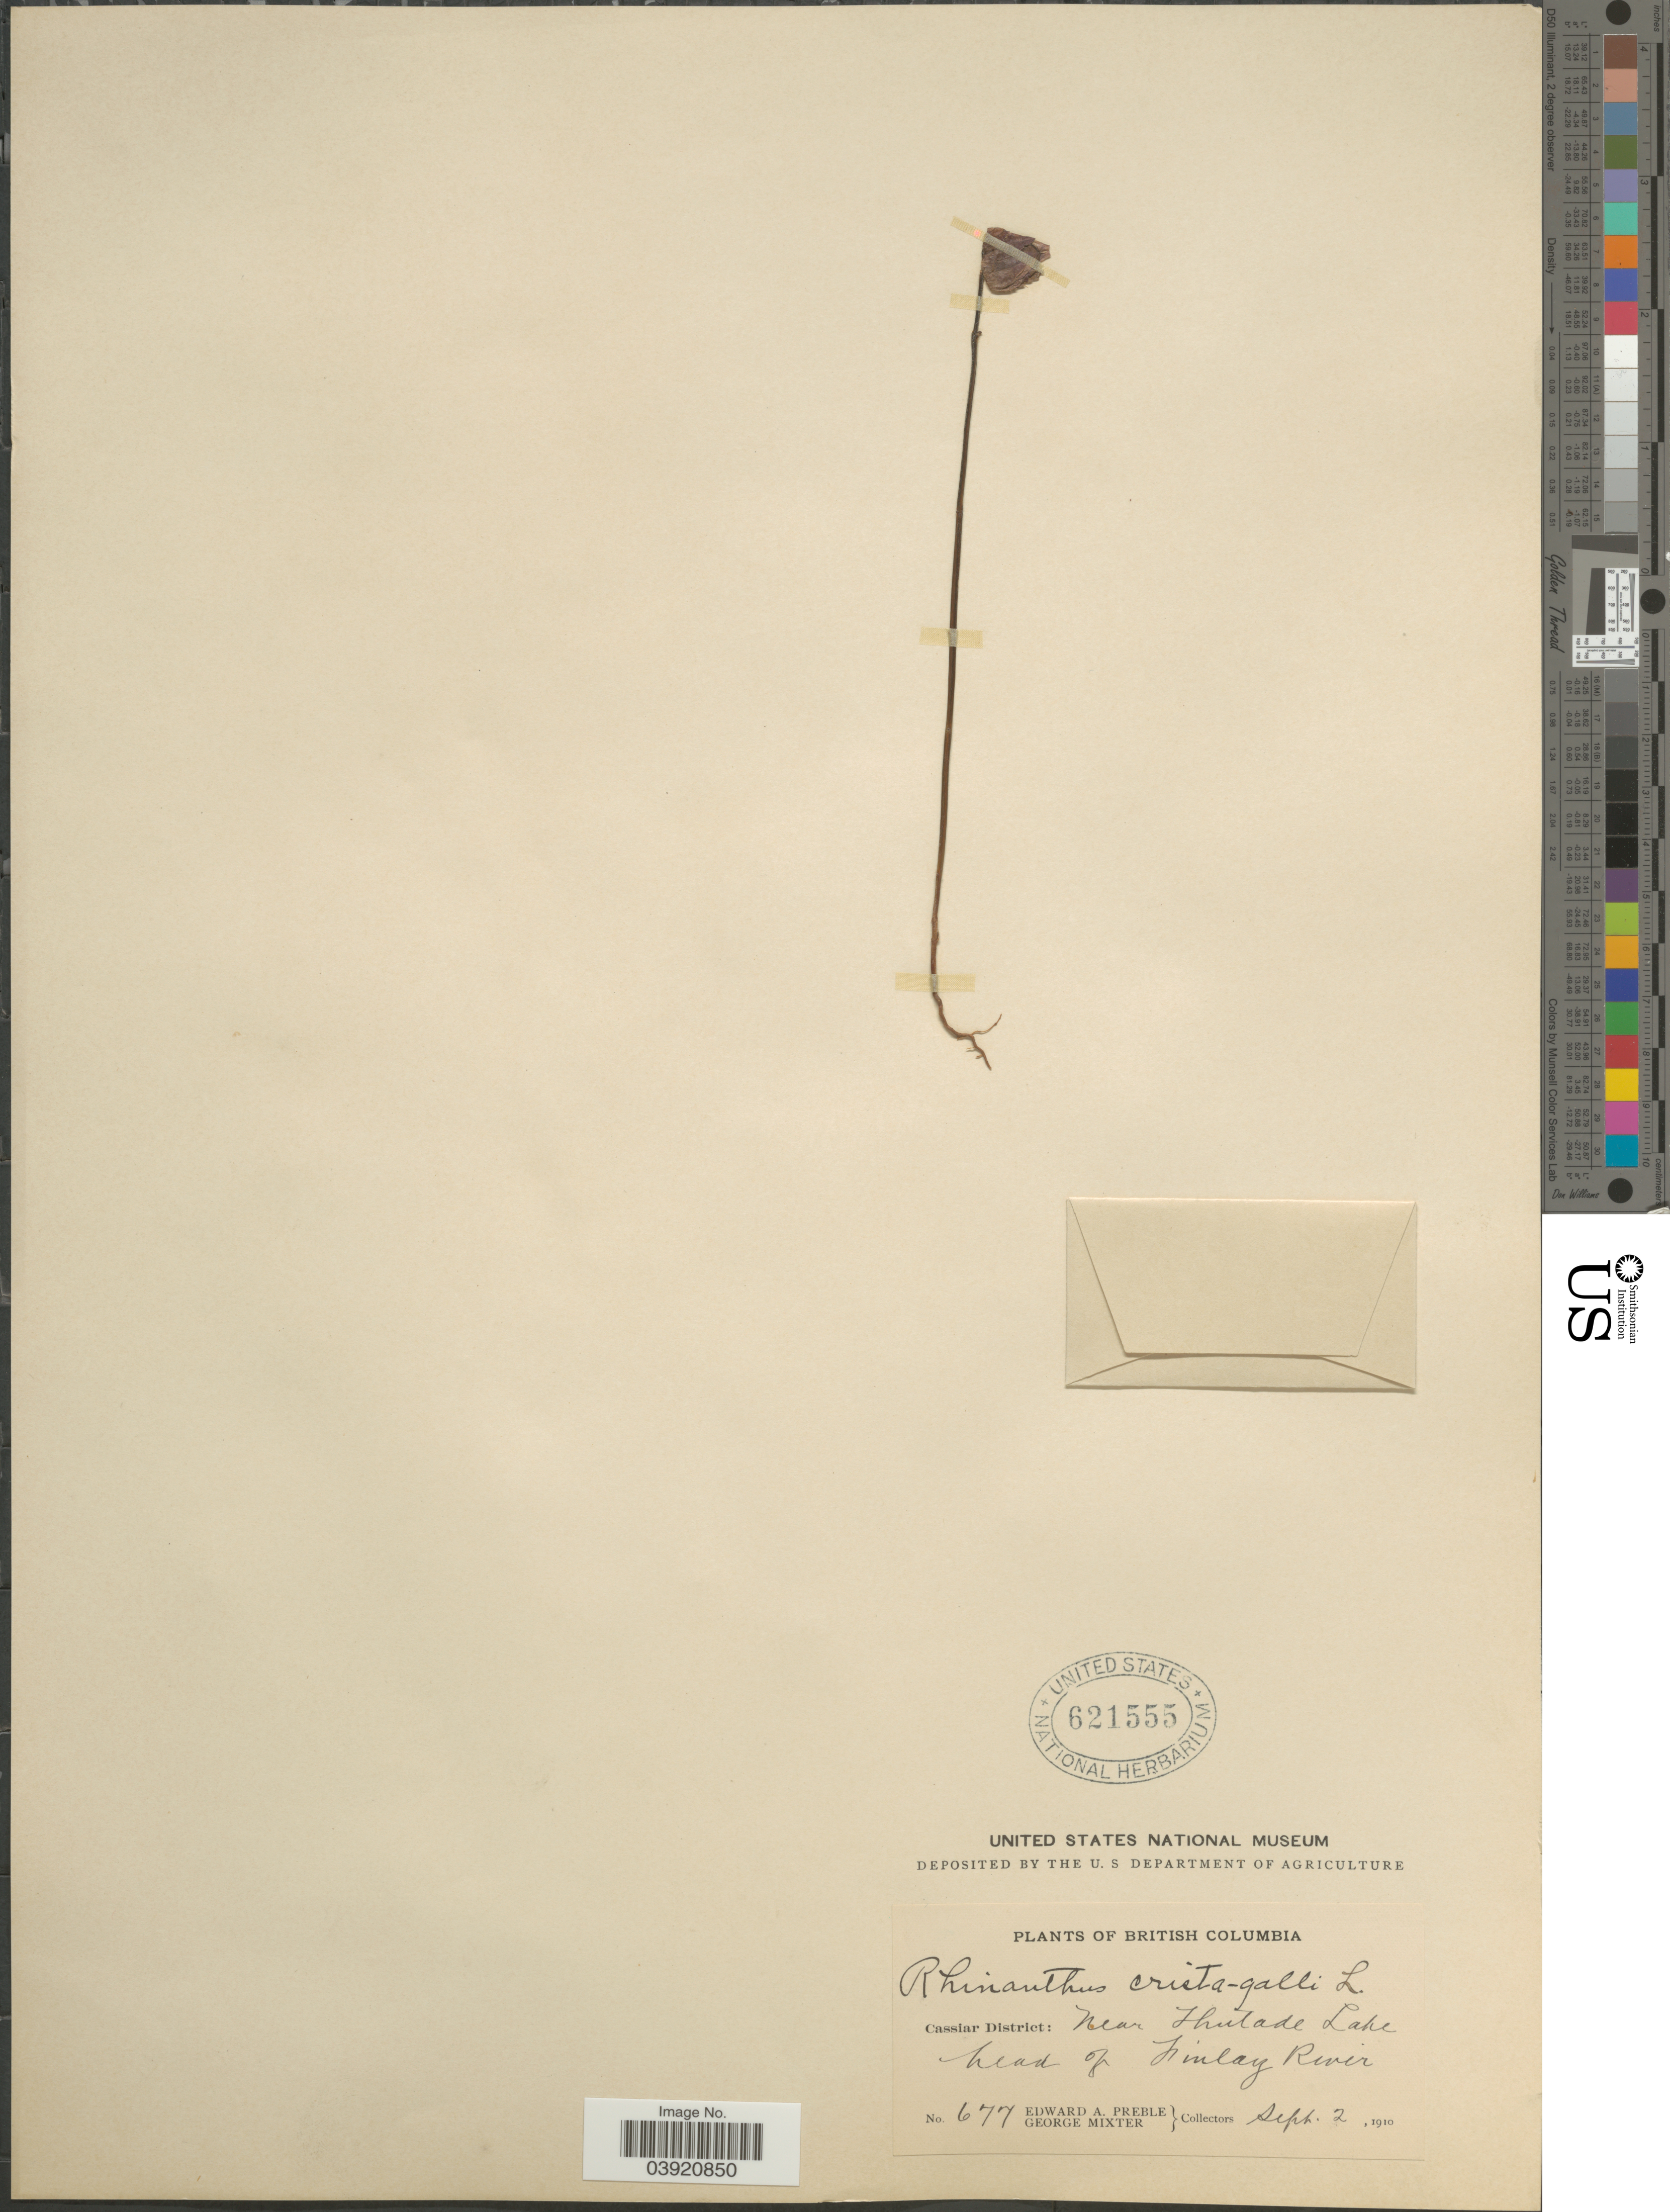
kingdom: Plantae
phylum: Tracheophyta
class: Magnoliopsida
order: Lamiales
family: Orobanchaceae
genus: Rhinanthus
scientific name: Rhinanthus crista-galli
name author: L.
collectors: E. Preble & G. Mixter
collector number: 677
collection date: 1910-09-02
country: Canada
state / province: British Columbia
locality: Cassiar District: Near Thutade Lake head of Finlay River.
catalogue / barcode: US 621555